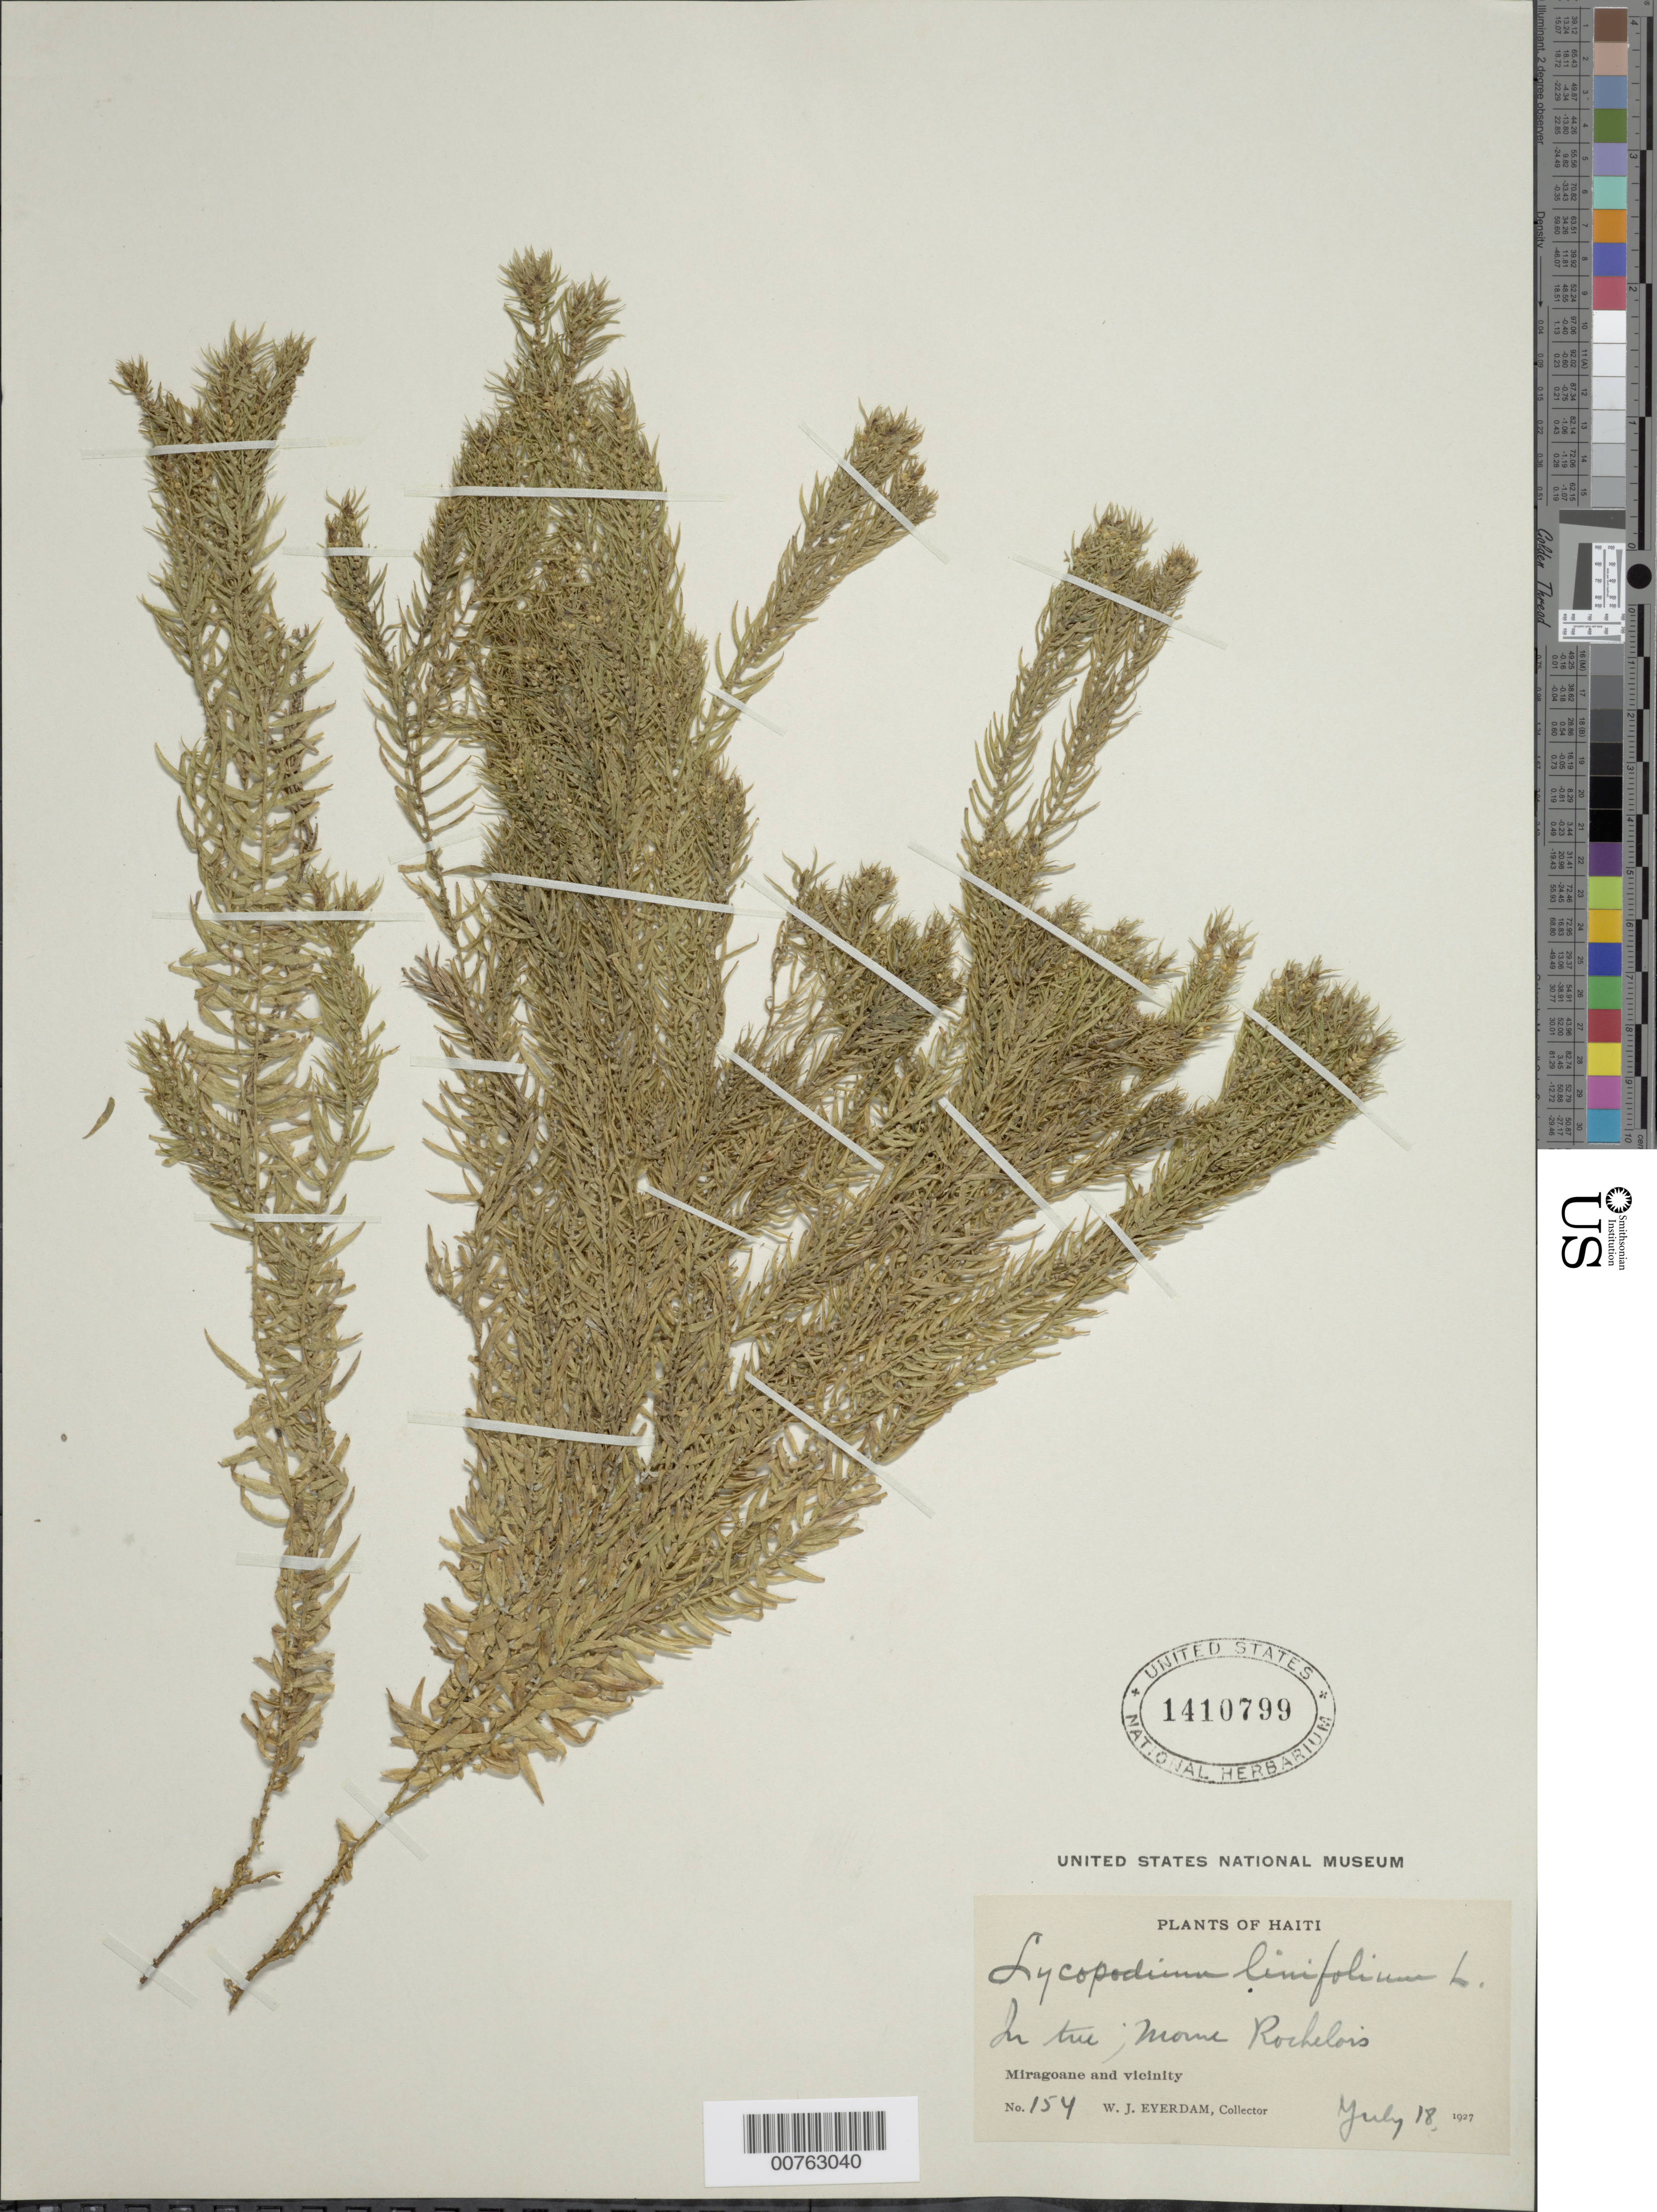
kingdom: Plantae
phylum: Tracheophyta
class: Lycopodiopsida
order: Lycopodiales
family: Lycopodiaceae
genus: Phlegmariurus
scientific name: Phlegmariurus linifolius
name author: (L.) B. Øllg.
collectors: W. J. Eyerdam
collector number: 154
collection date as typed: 18 Jul 1927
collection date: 1927-07-18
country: Haiti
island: Hispaniola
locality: Miragoane and vicinity, Morne Rochelais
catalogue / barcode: US 1410799